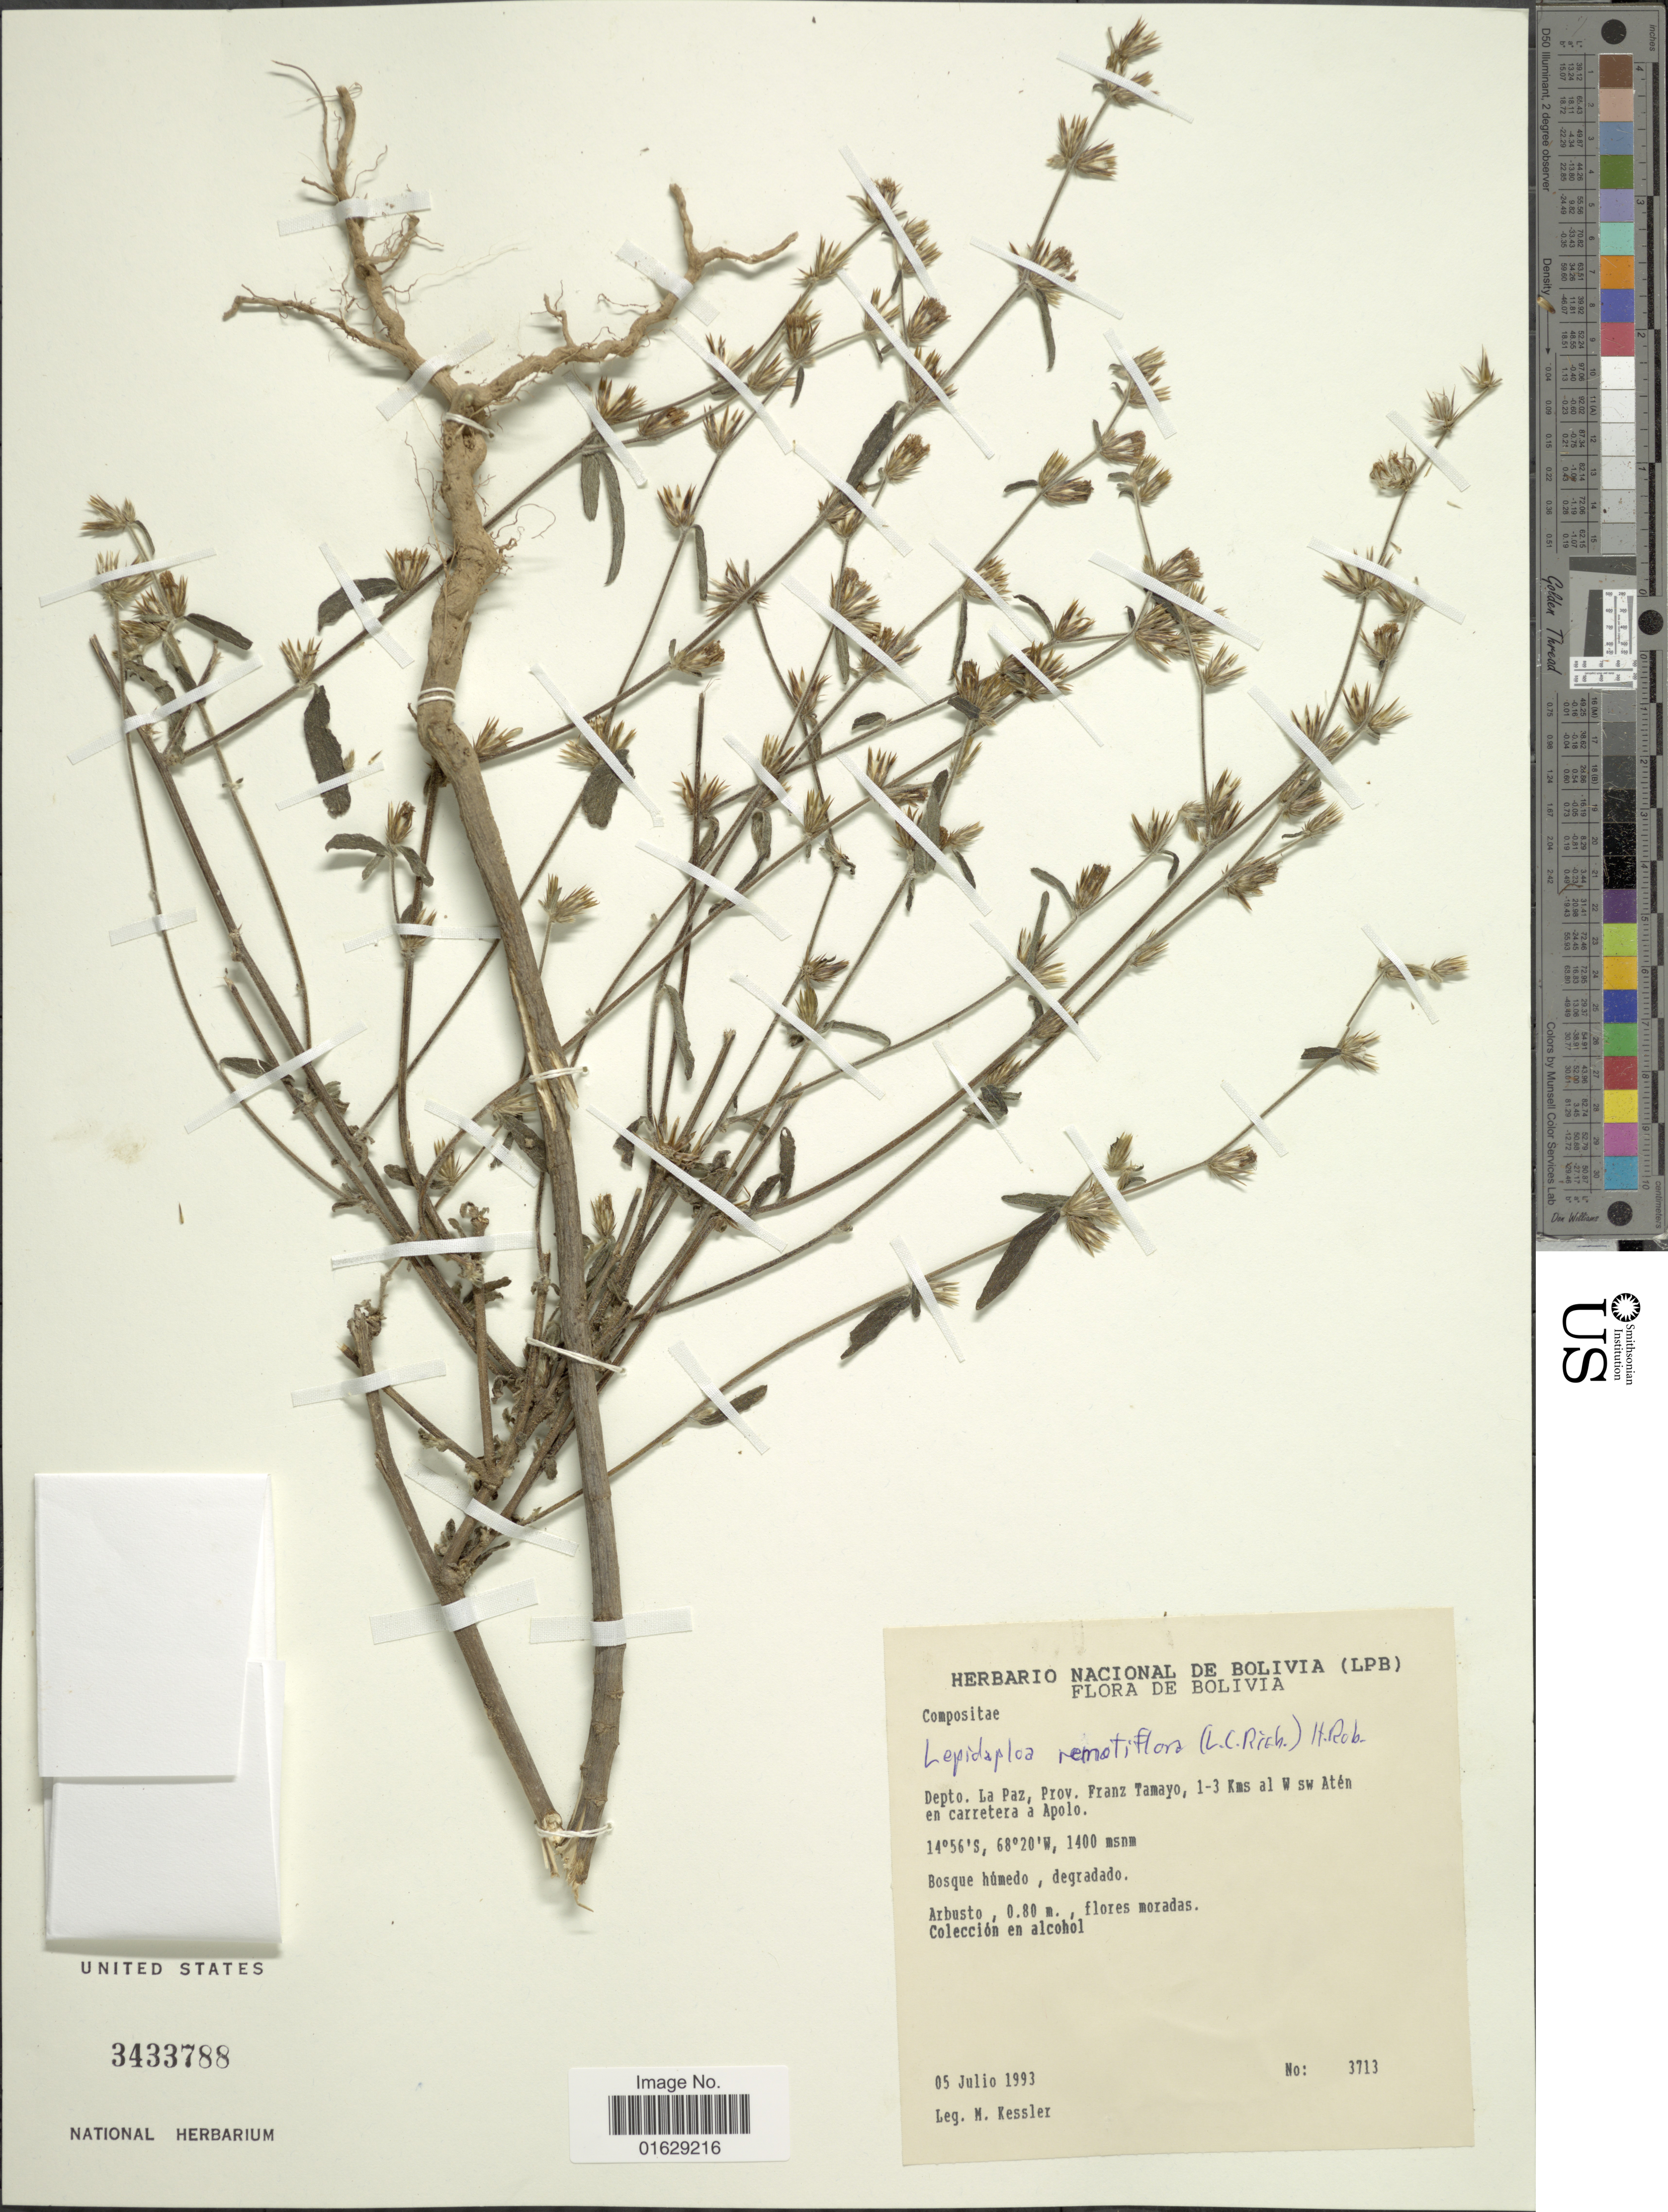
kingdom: Plantae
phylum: Tracheophyta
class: Magnoliopsida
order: Asterales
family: Asteraceae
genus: Lepidaploa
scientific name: Lepidaploa remotiflora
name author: (Rich.) H. Rob.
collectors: M. Kessler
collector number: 3713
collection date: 1993-07-05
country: Bolivia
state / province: La Paz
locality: Depto. La Paz, Prov. Franz Tamayo, 1-3 Kms al W sw Aten en carretera a Apolo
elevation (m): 1400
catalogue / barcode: US 3433788